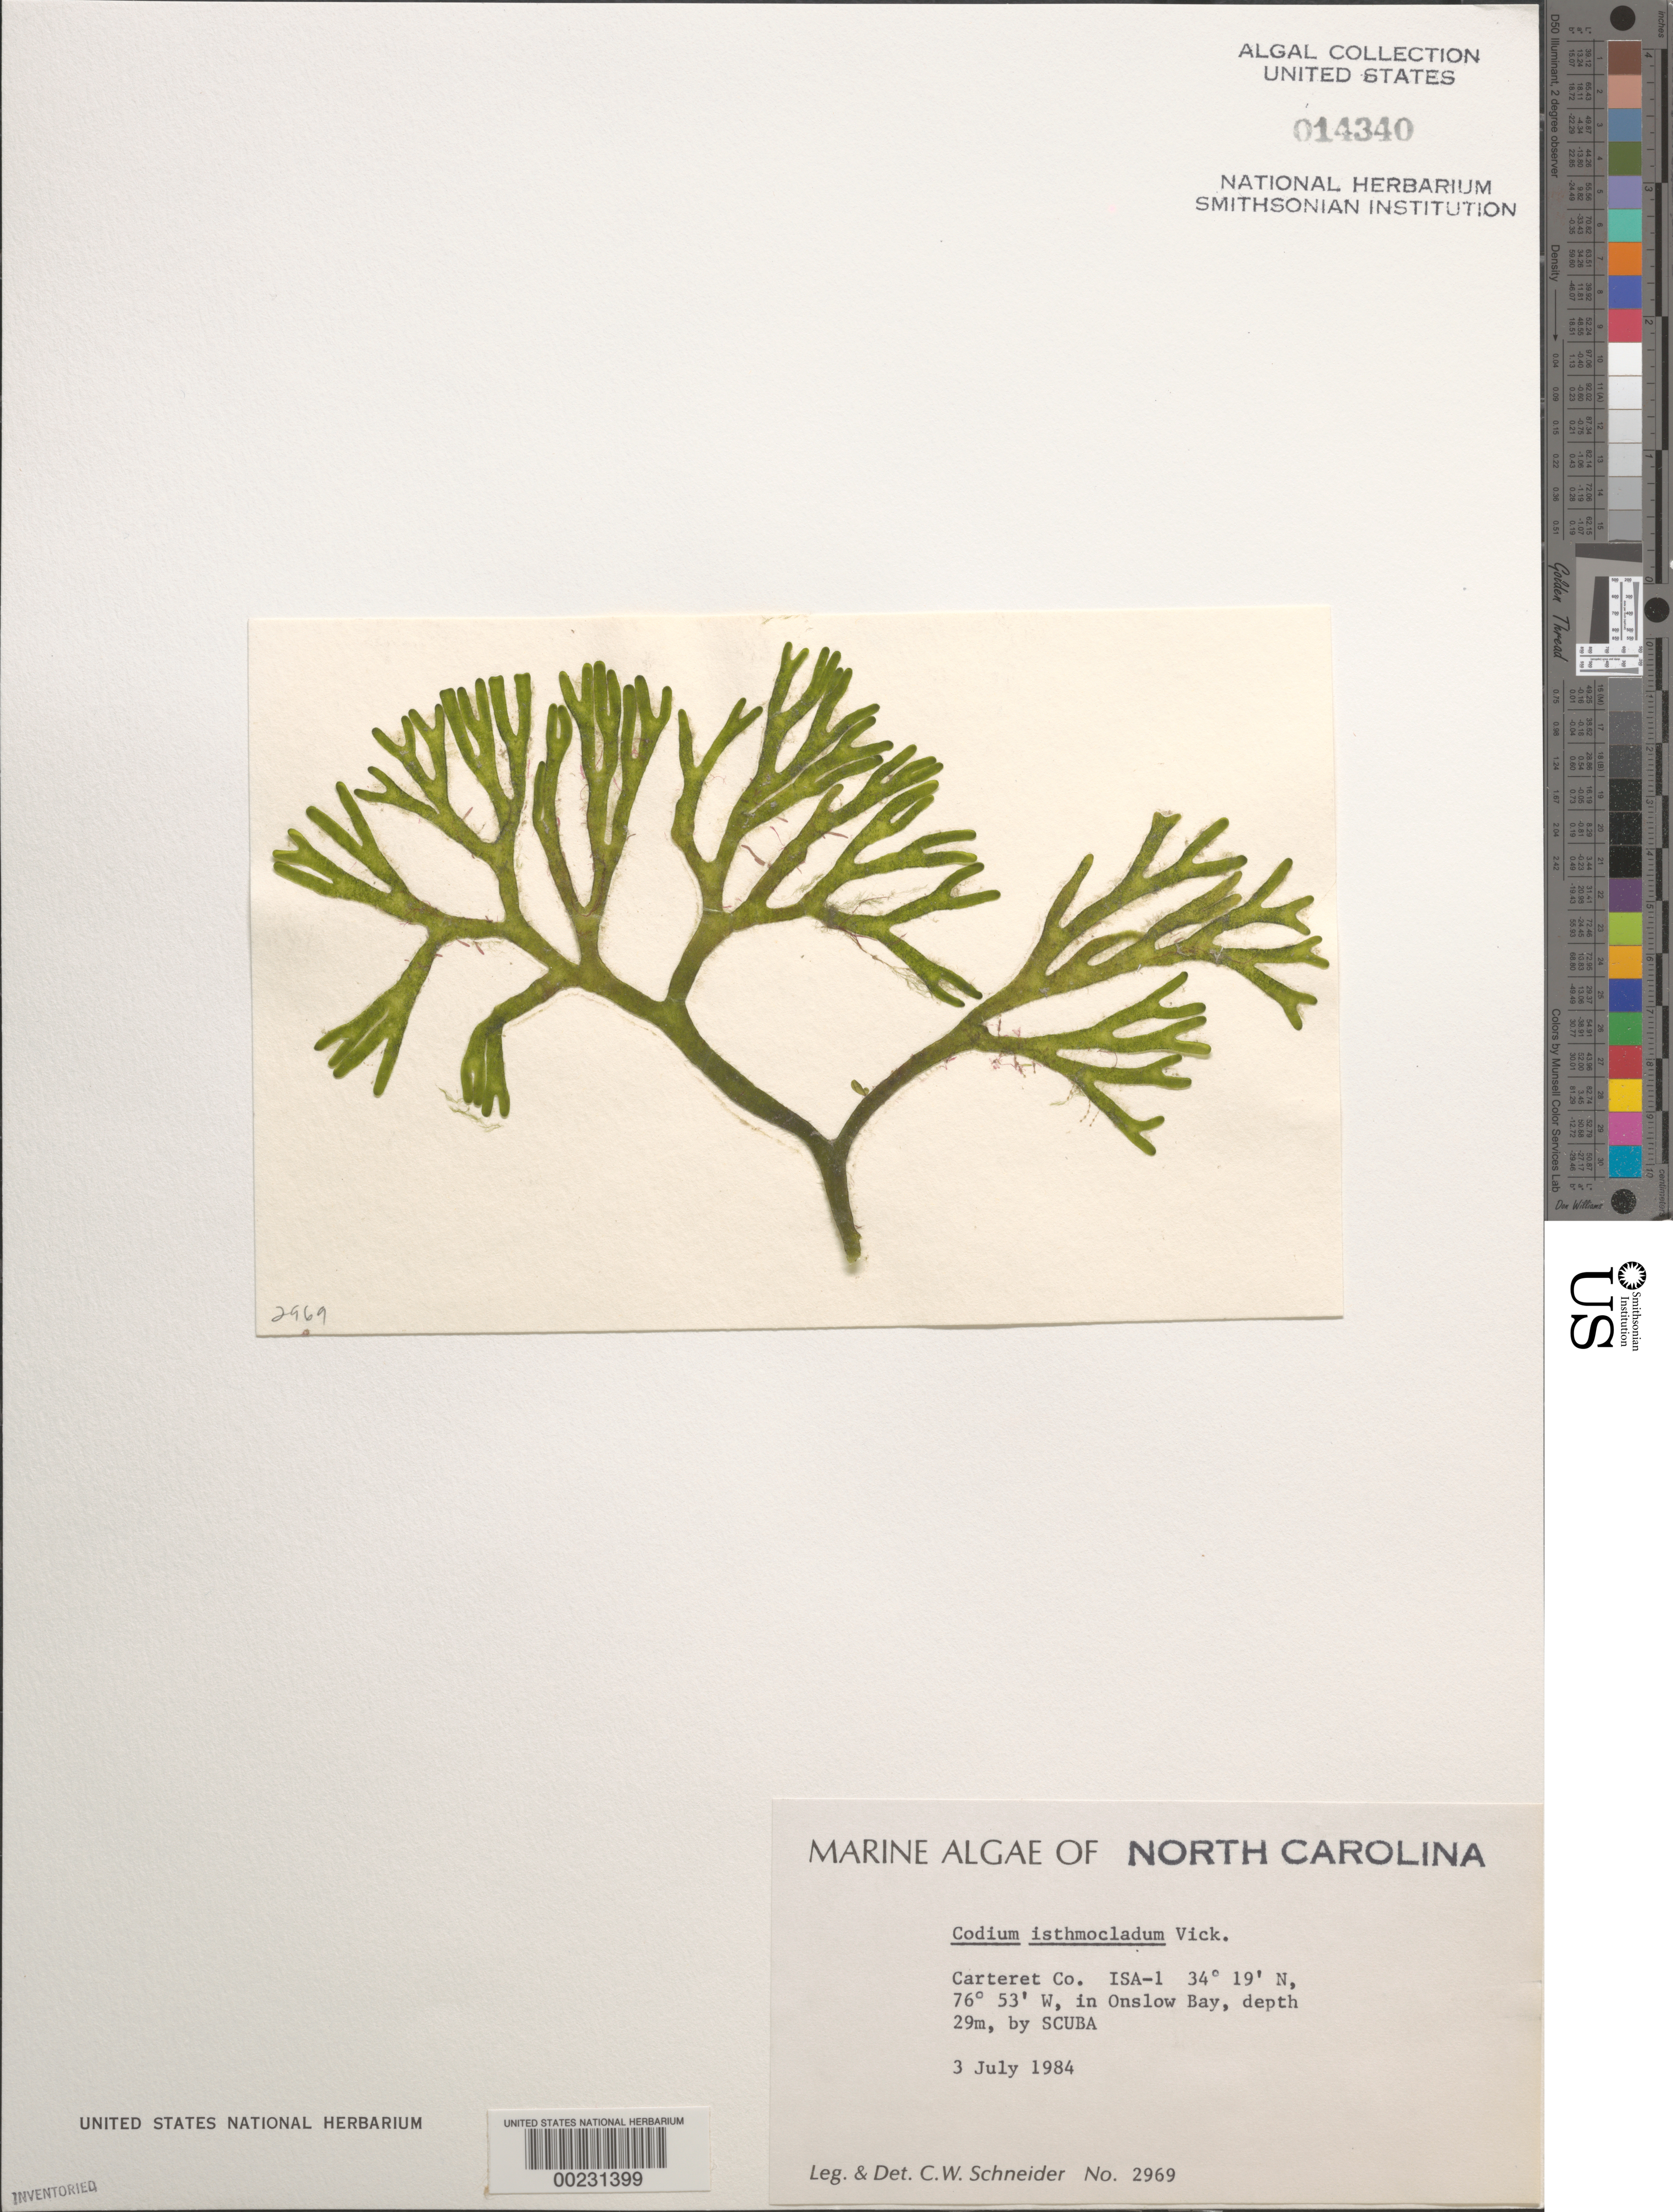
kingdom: Plantae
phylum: Chlorophyta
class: Ulvophyceae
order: Bryopsidales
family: Codiaceae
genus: Codium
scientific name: Codium isthmocladum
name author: Vickers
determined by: Schneider, C. W.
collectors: C. W. Schneider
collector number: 2969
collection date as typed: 03 Jul 1984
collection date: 1984-07-03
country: United States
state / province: North Carolina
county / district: Carteret County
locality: Onslow Bay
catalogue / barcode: US 14340